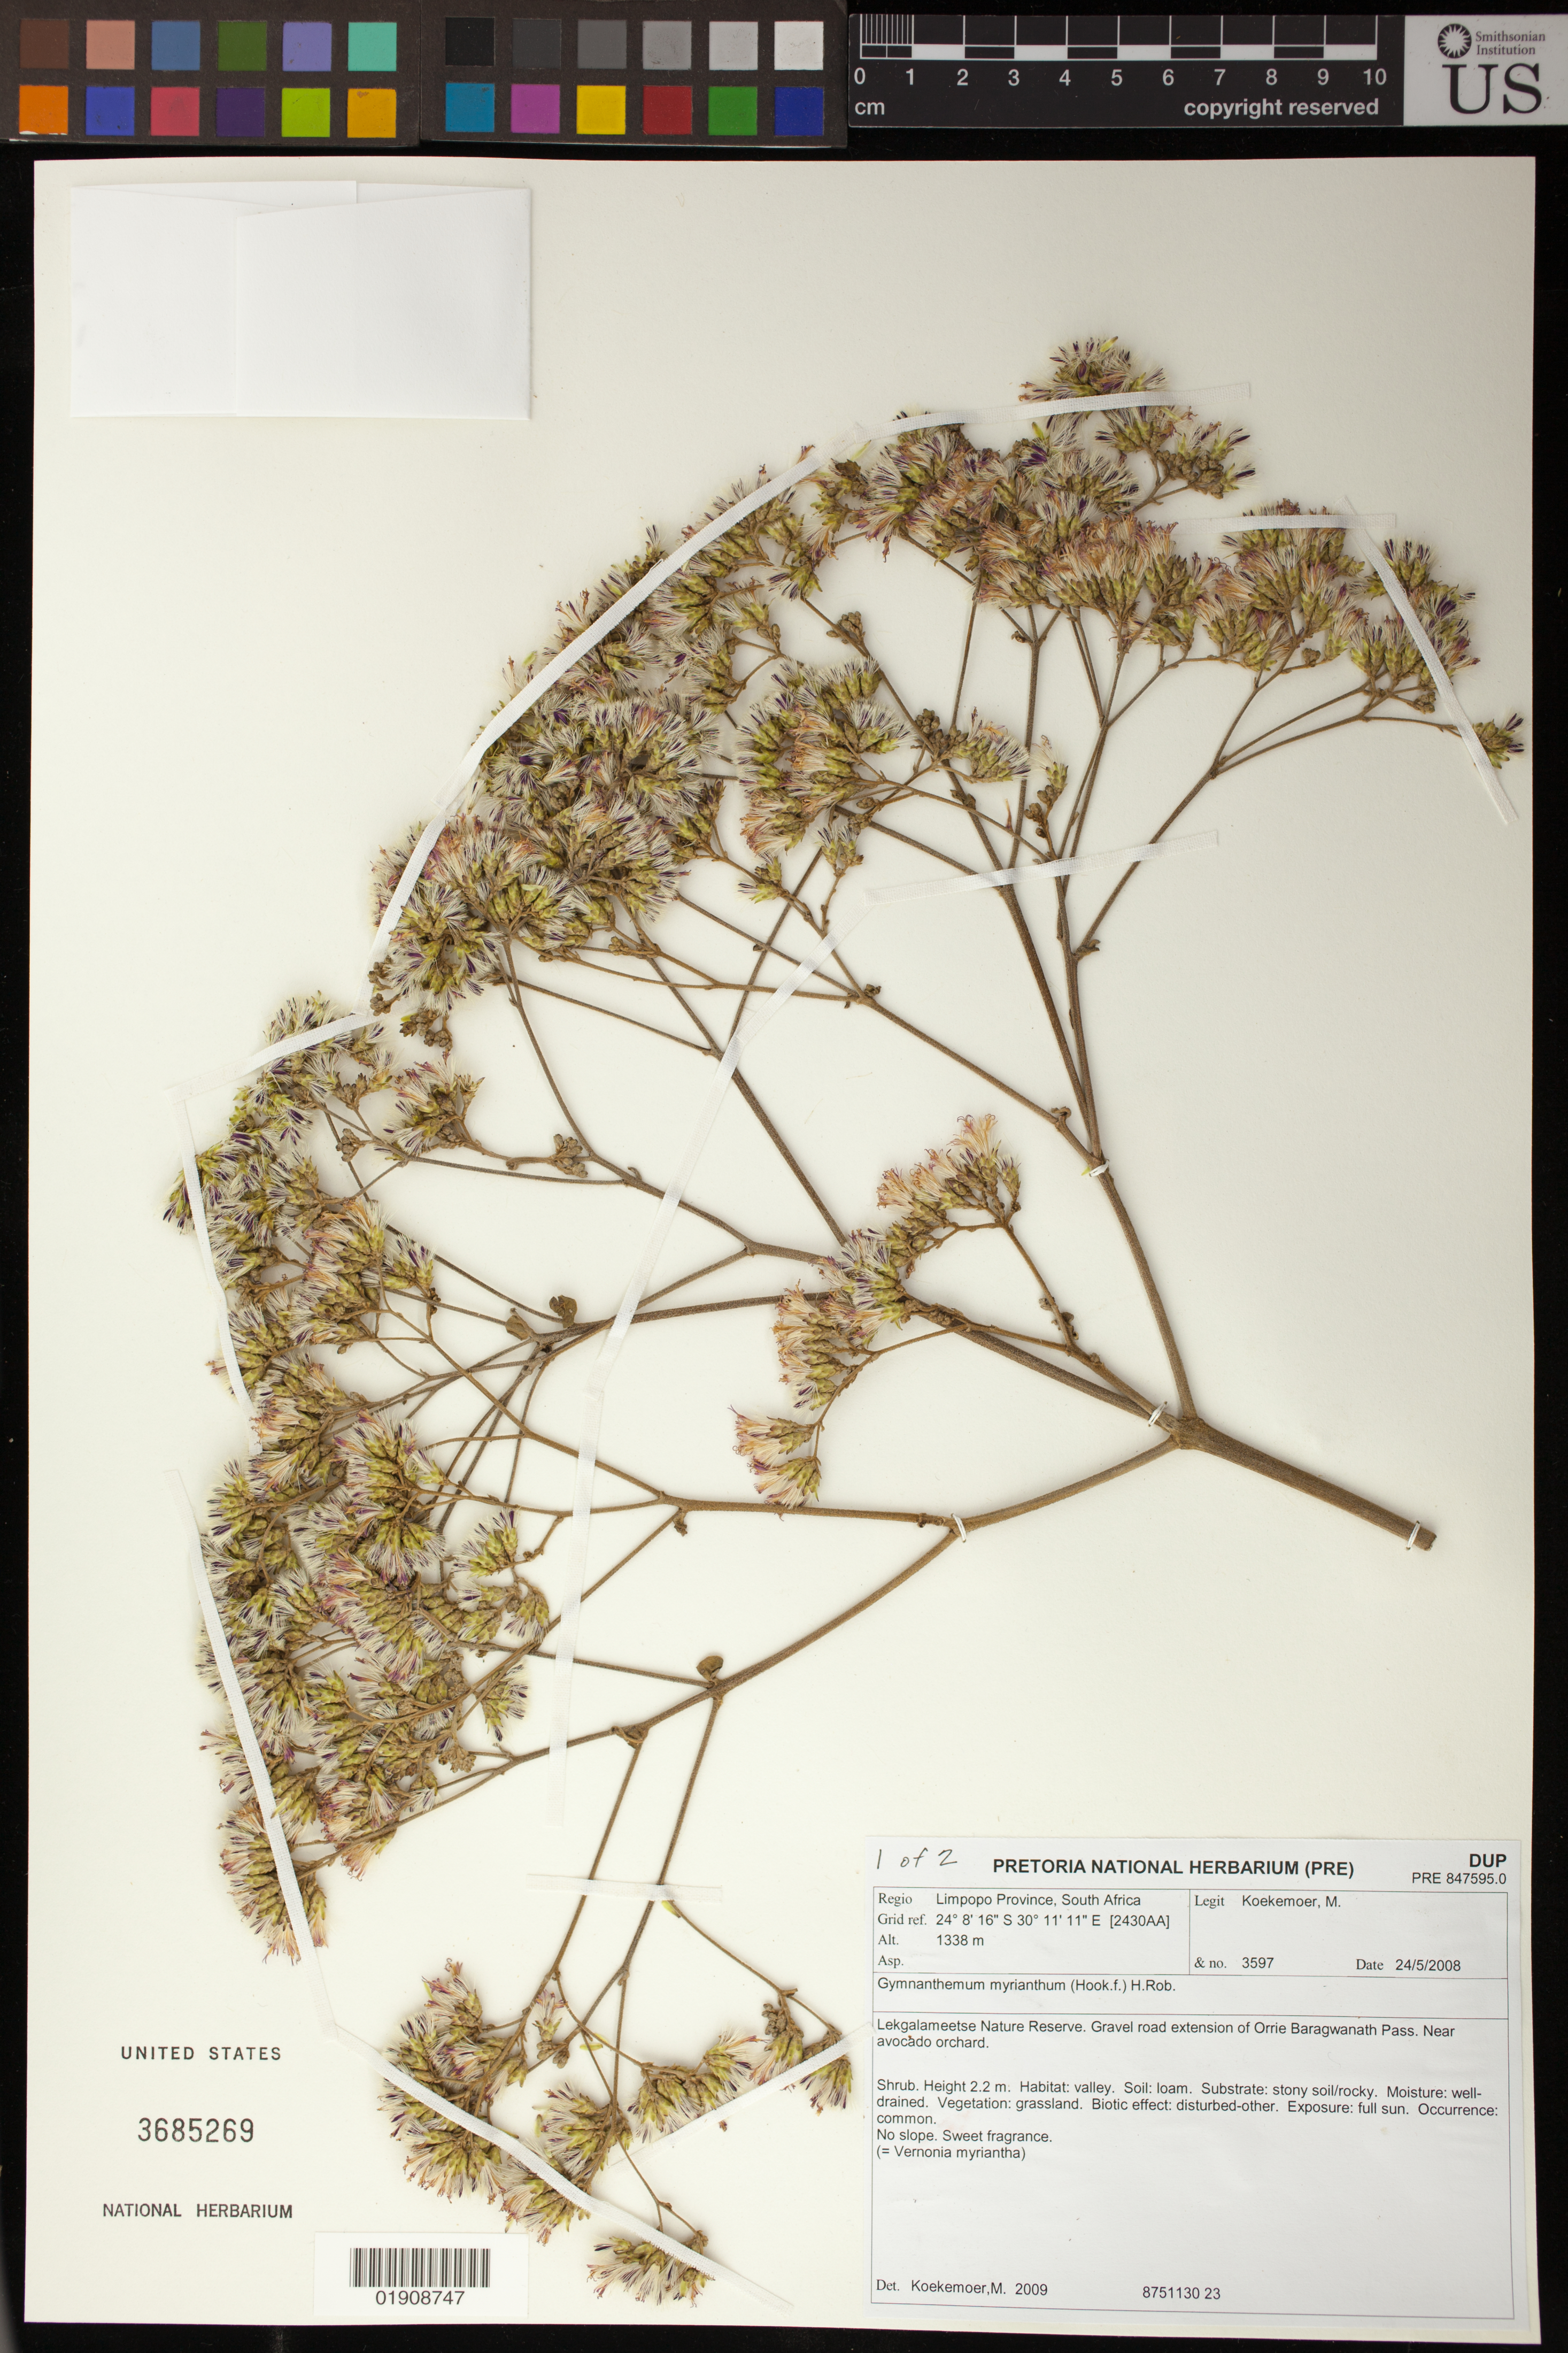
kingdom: Plantae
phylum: Tracheophyta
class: Magnoliopsida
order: Asterales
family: Asteraceae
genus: Gymnanthemum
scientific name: Gymnanthemum myrianthum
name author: (Hook. f.) H. Rob.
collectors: M. Koekemoer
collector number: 3597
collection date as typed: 24 May 2008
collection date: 2008-05-24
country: South Africa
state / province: Limpopo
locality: Lekgalameetse Nature Reserve. Gravel road extension of Orrie Baragwanath Pass. Near avocado orchard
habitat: Loam soil; strony/rocky. Grassland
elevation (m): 1338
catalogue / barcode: US 3685269